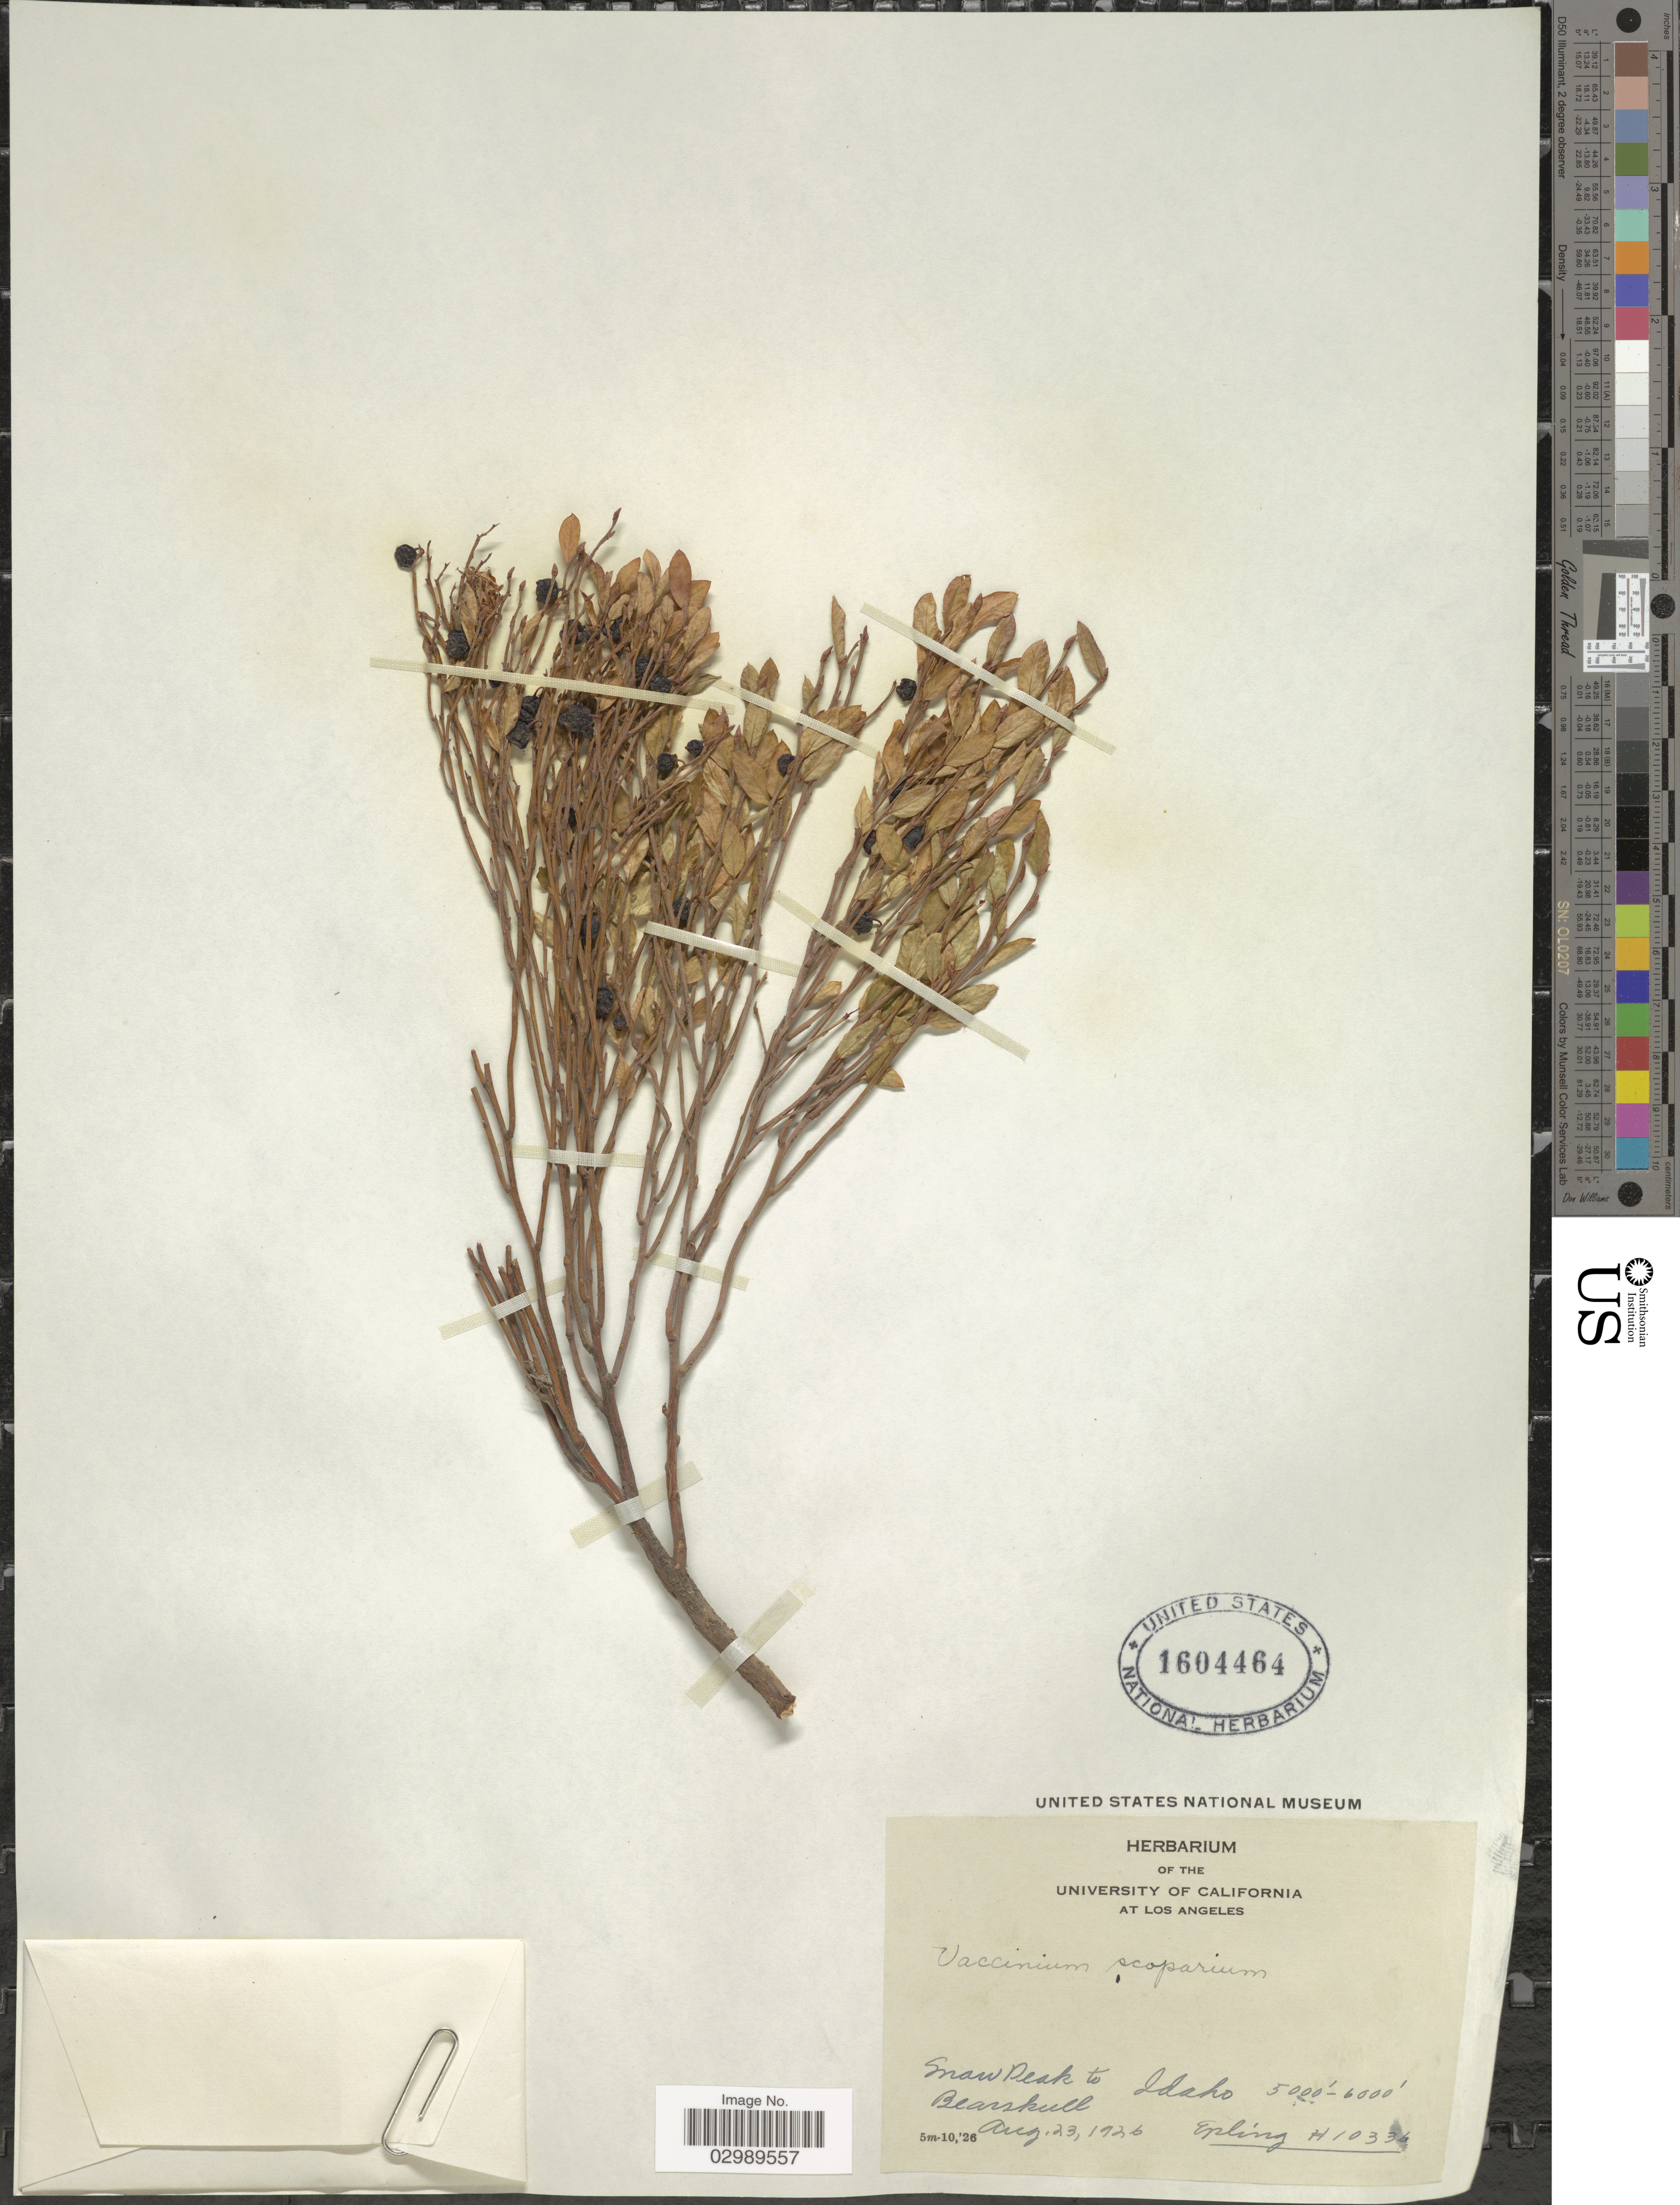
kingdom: Plantae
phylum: Tracheophyta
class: Magnoliopsida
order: Ericales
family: Ericaceae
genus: Vaccinium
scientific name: Vaccinium scoparium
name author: Leiberg ex Coville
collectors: -- Epling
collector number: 10336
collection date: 1926-08-23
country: United States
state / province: Idaho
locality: Snow Peak to Bearskull.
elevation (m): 1524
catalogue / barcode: US 1604464